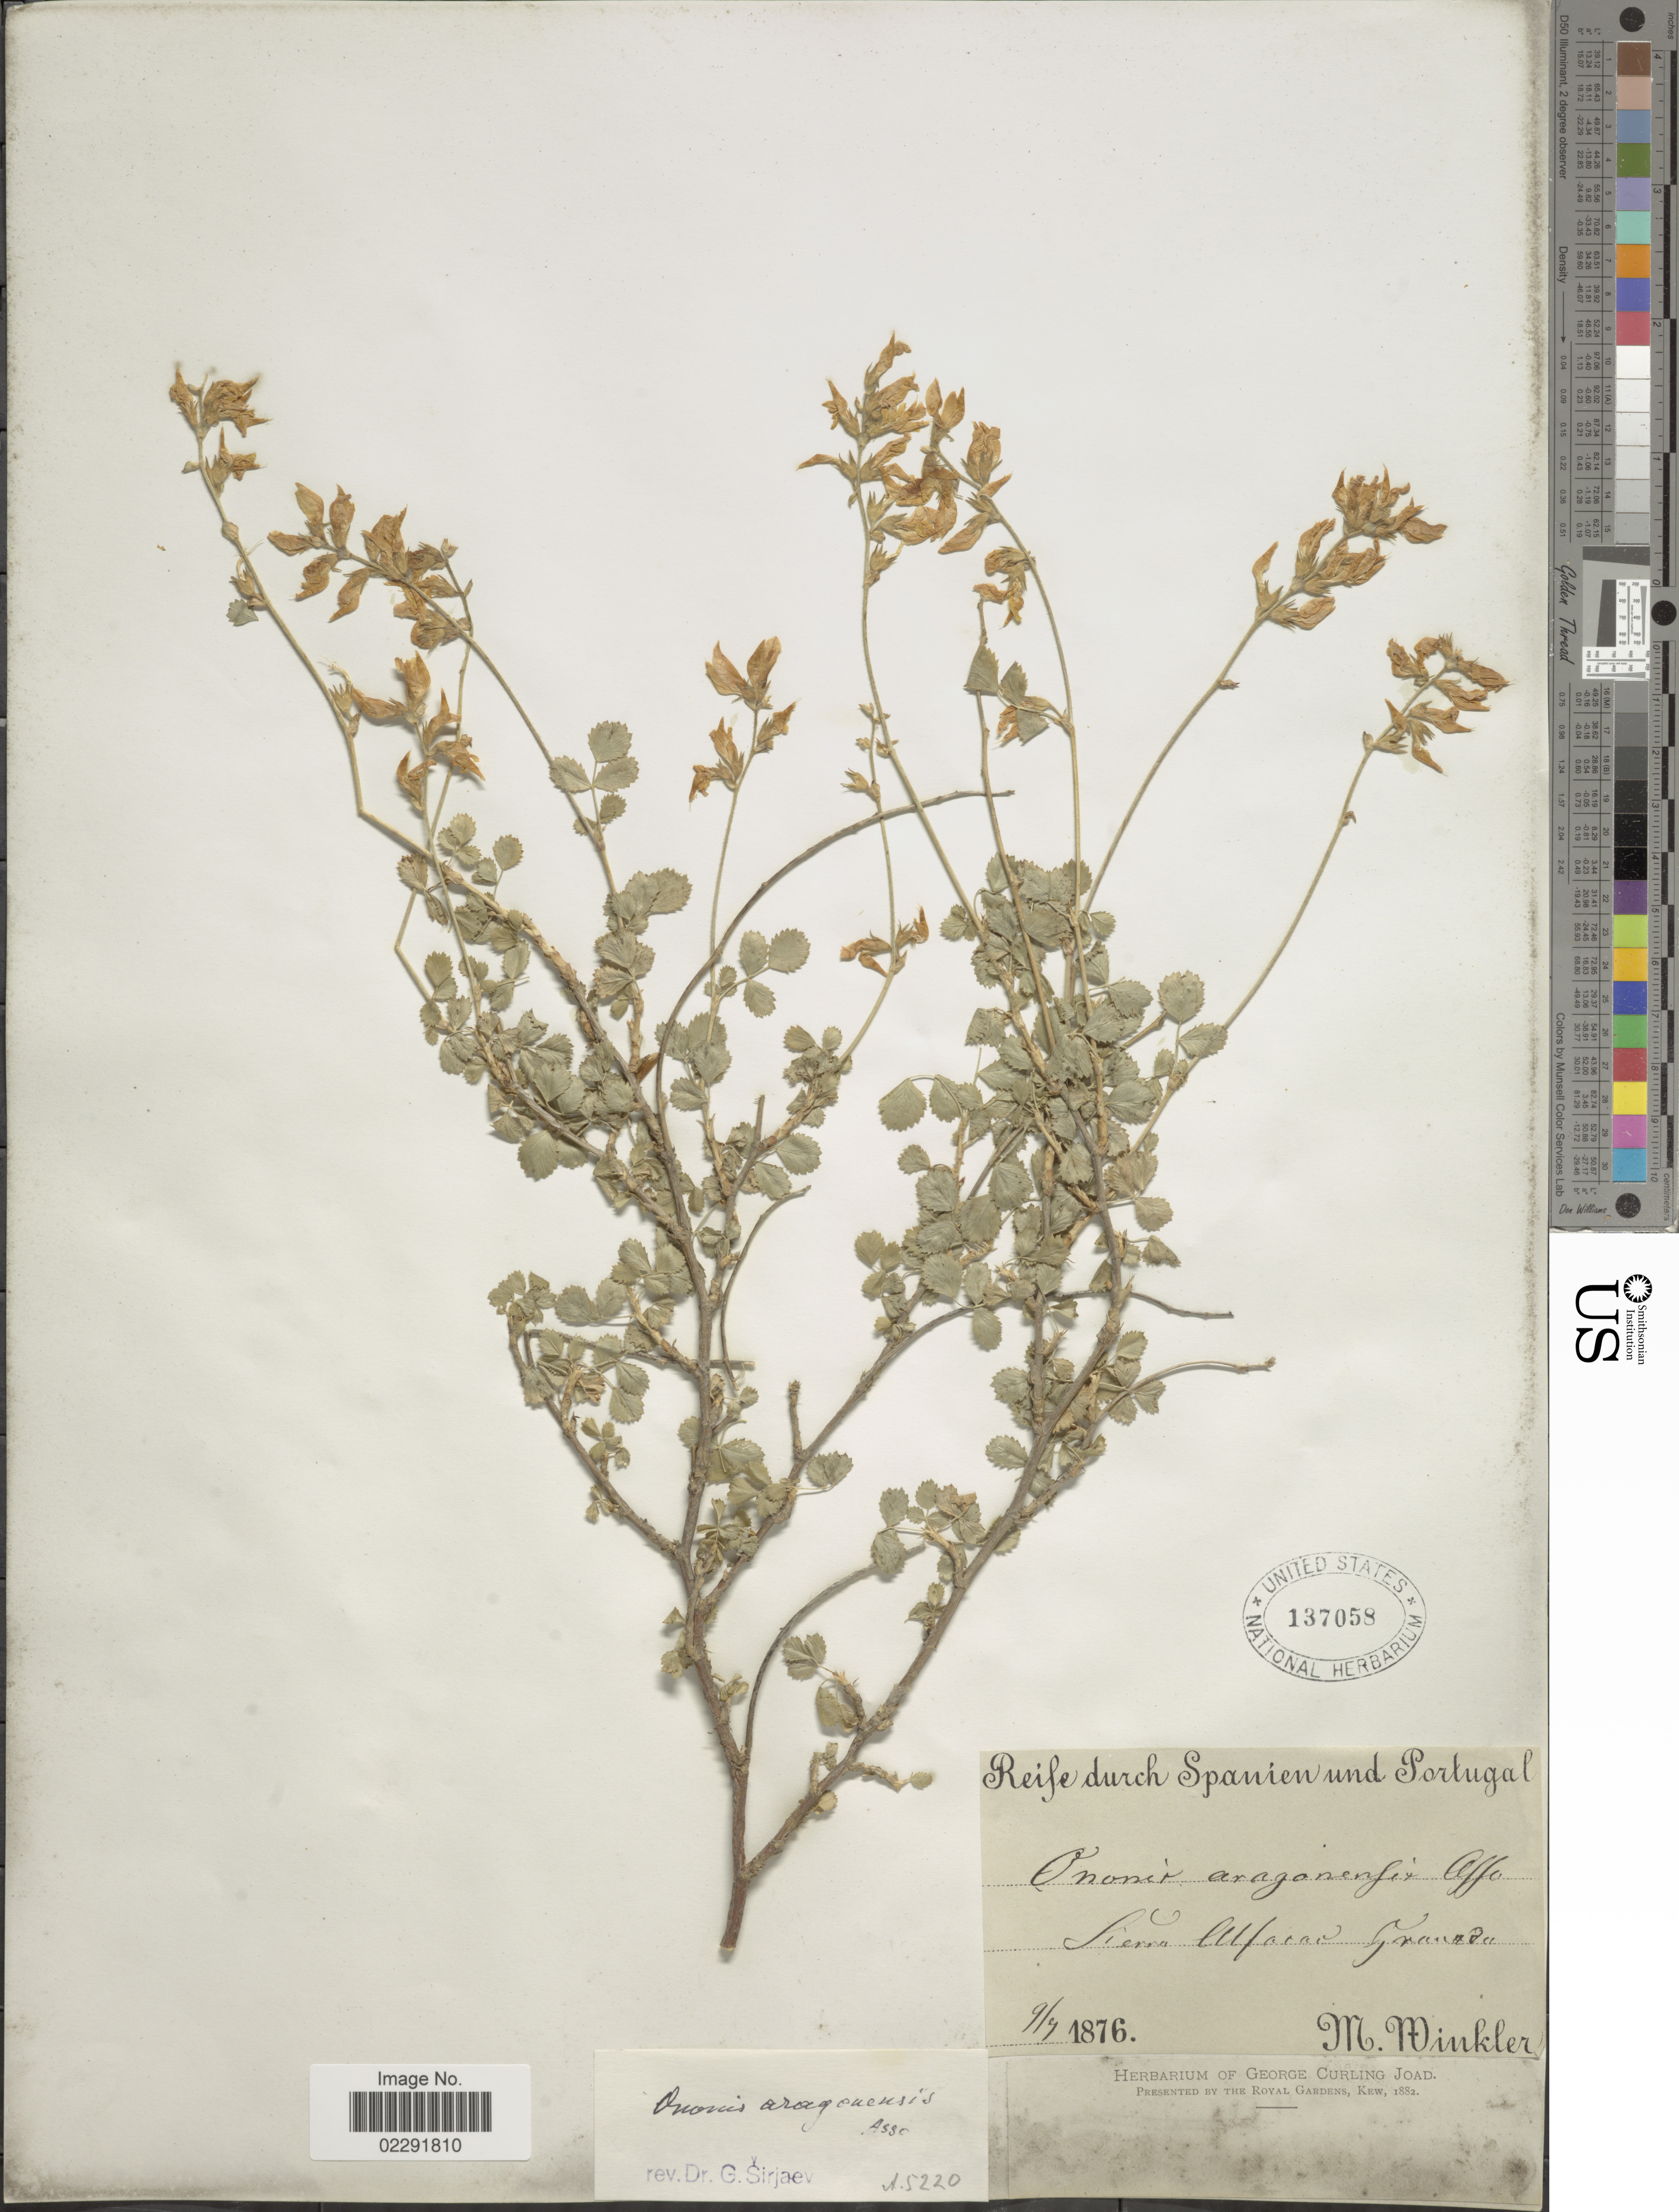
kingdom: Plantae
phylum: Tracheophyta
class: Magnoliopsida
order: Fabales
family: Fabaceae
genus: Ononis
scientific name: Ononis aragonensis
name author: Asso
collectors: Minkler, M.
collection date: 1876-07-09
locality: Reife durch Spanien und Portugal, Sierra Alfacao Granada. [interpreted]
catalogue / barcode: US 137058